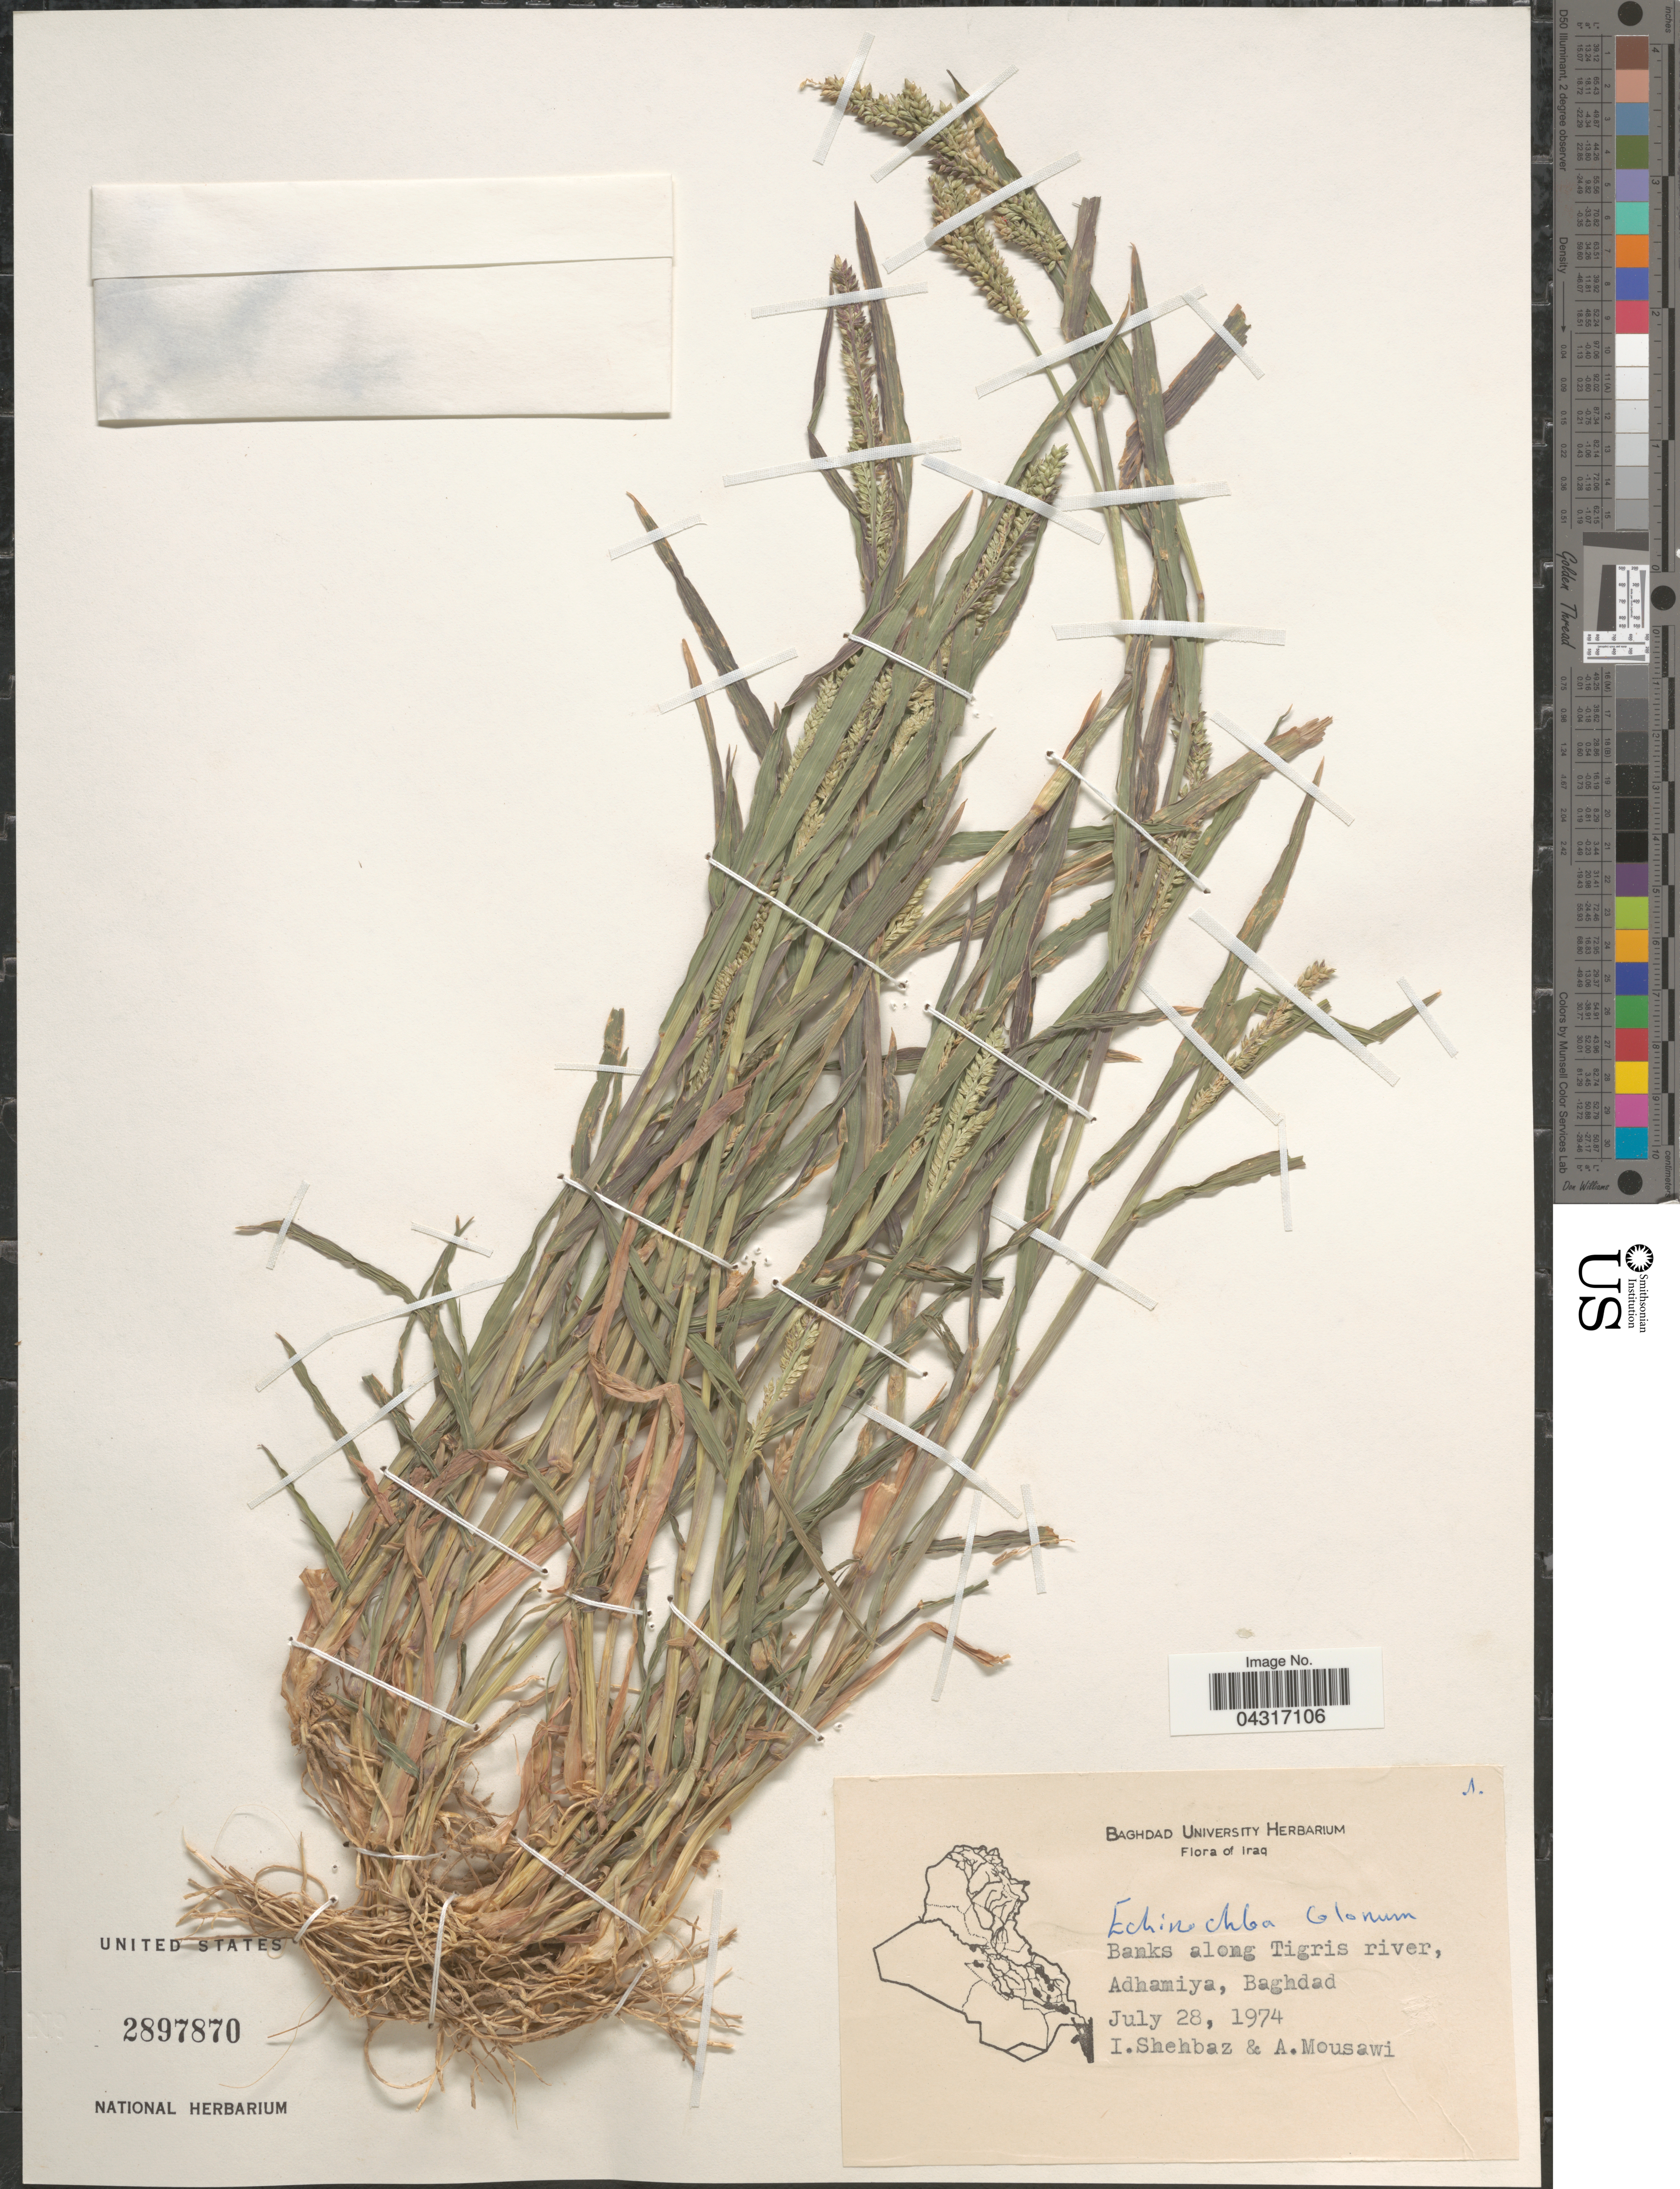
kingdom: Plantae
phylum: Tracheophyta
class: Liliopsida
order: Poales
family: Poaceae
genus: Echinochloa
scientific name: Echinochloa colona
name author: (L.) Link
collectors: Shehbaz, I. & A. Mousawi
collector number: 1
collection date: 1974-07-28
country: Iraq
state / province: Baghdad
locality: Banks along Tigris river, Adhamiya.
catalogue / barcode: US 2897870